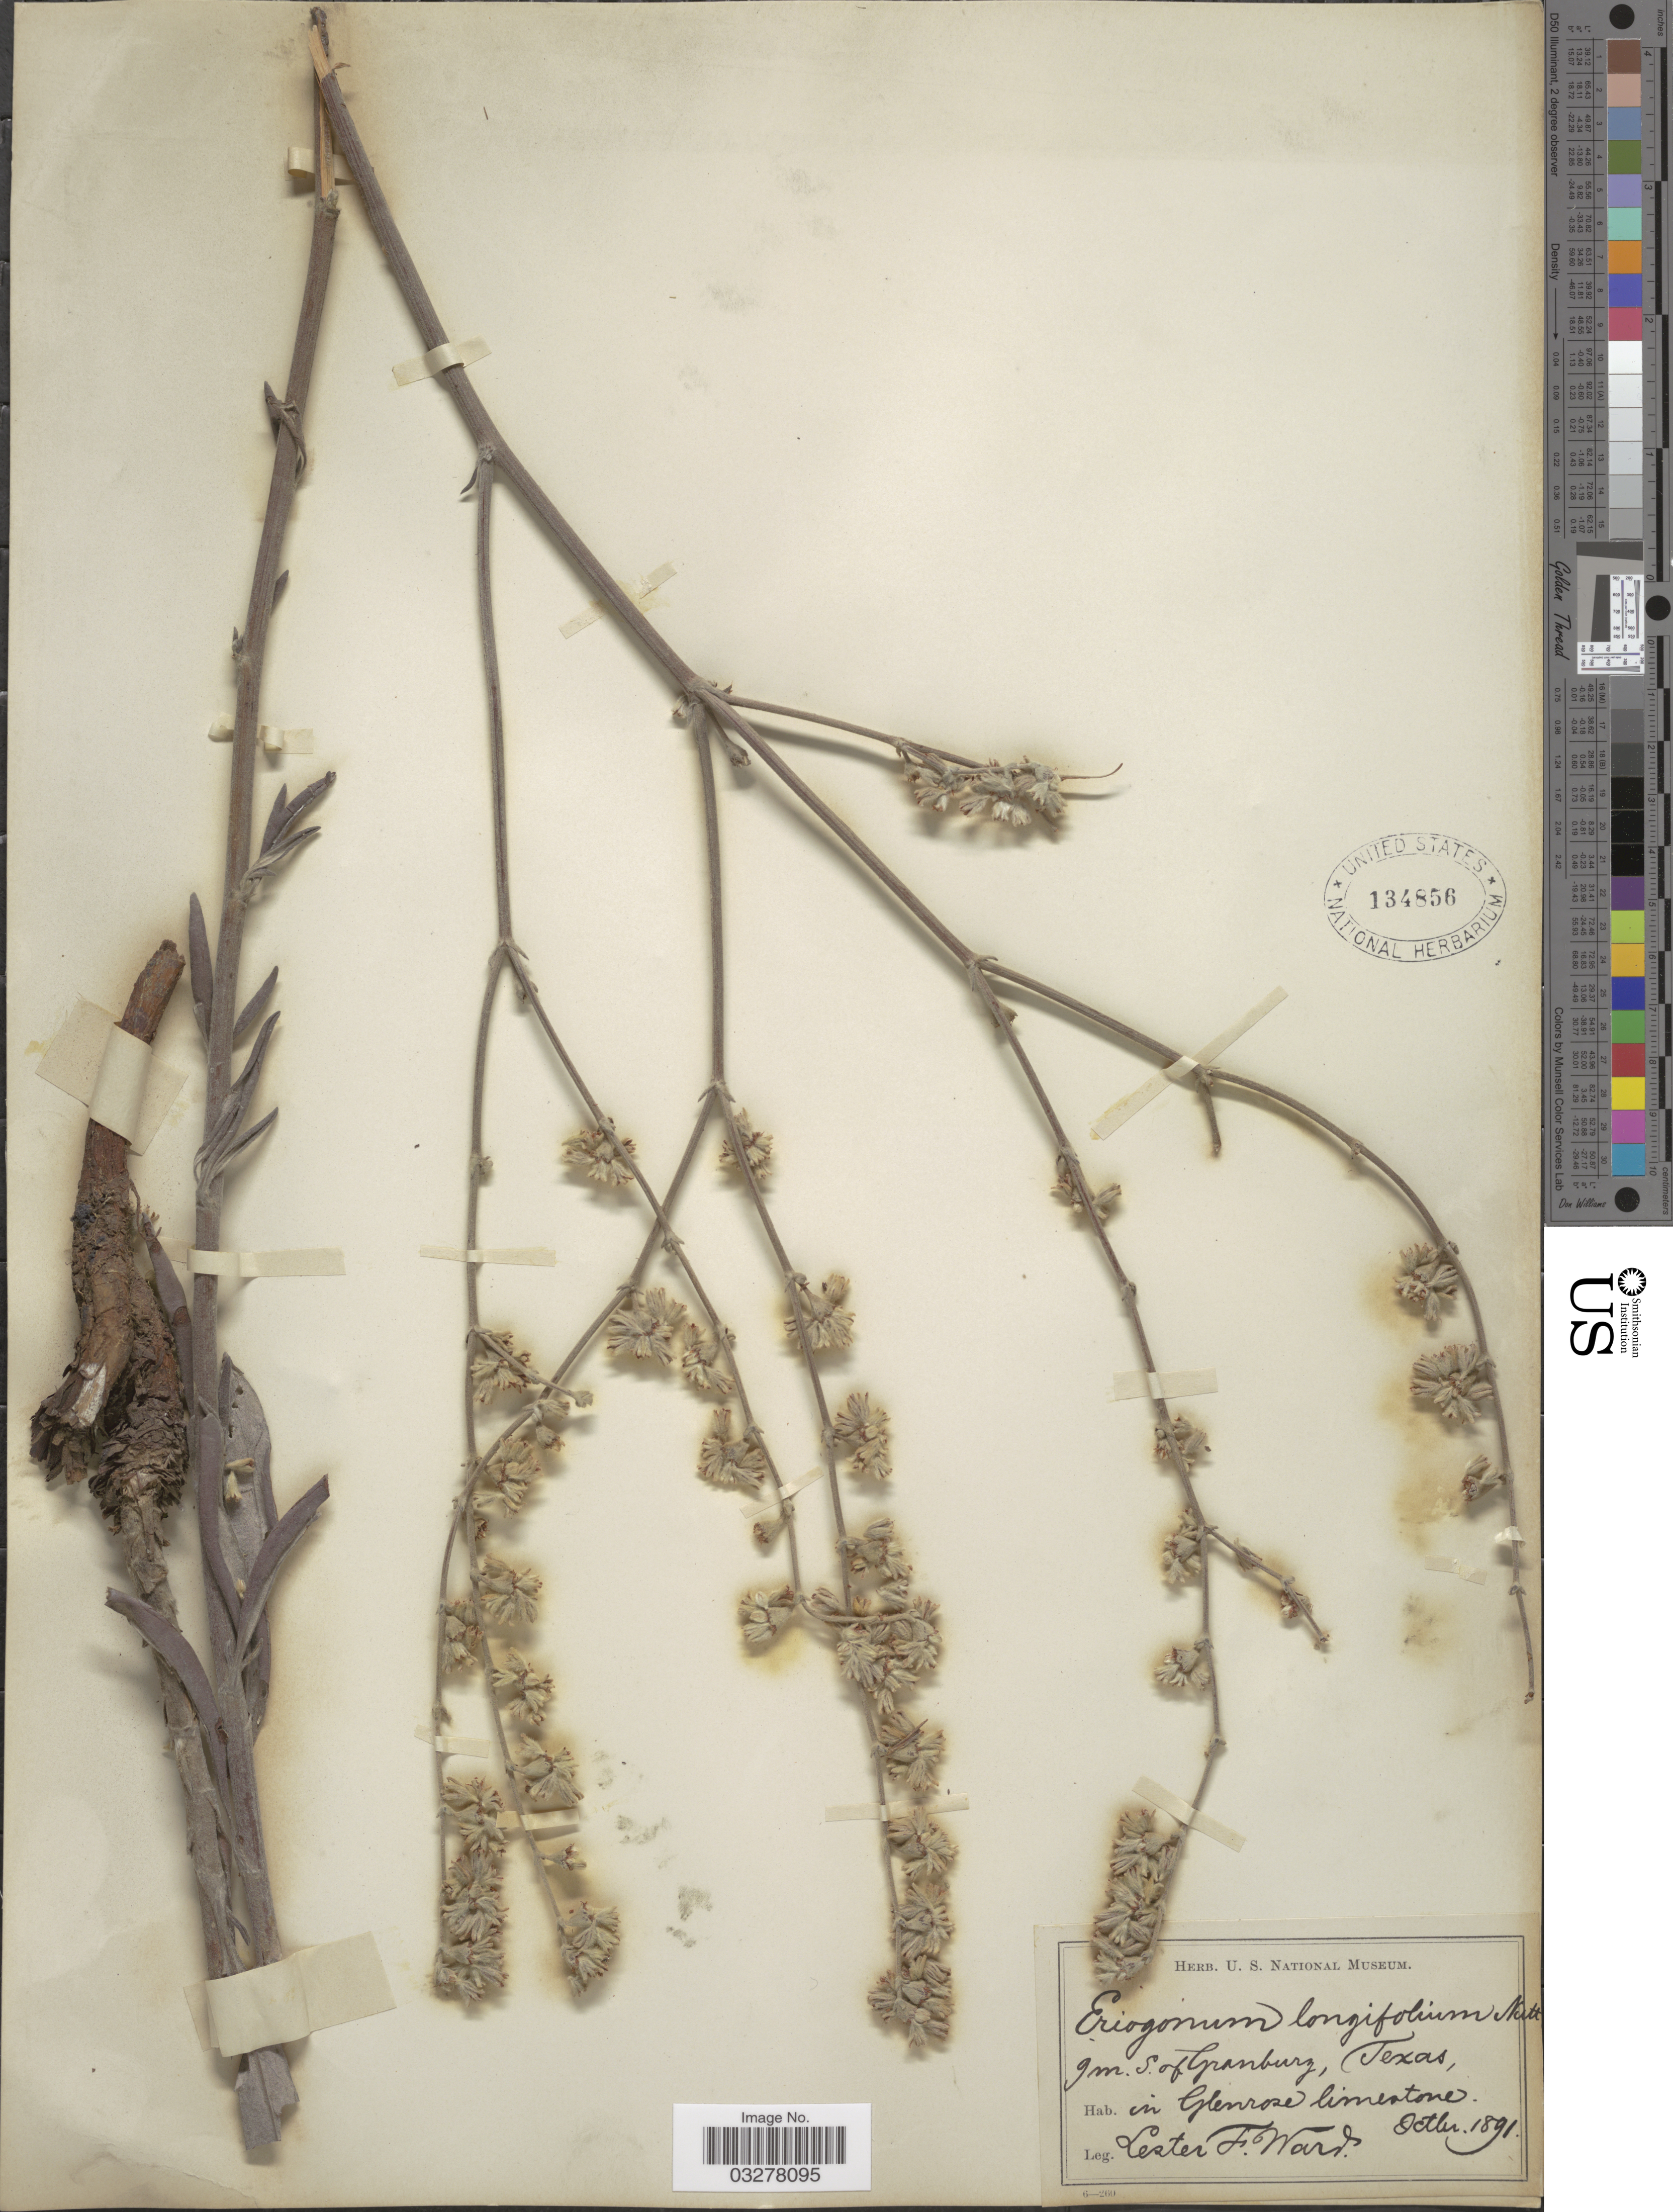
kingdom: Plantae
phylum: Tracheophyta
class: Magnoliopsida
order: Caryophyllales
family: Polygonaceae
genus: Eriogonum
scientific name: Eriogonum longifolium var. lindheimeri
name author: Gand.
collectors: L. F. Ward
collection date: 1891-10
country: United States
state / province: Texas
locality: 9 m. S. of Granbury. In Glenrose limestone.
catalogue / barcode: US 134856